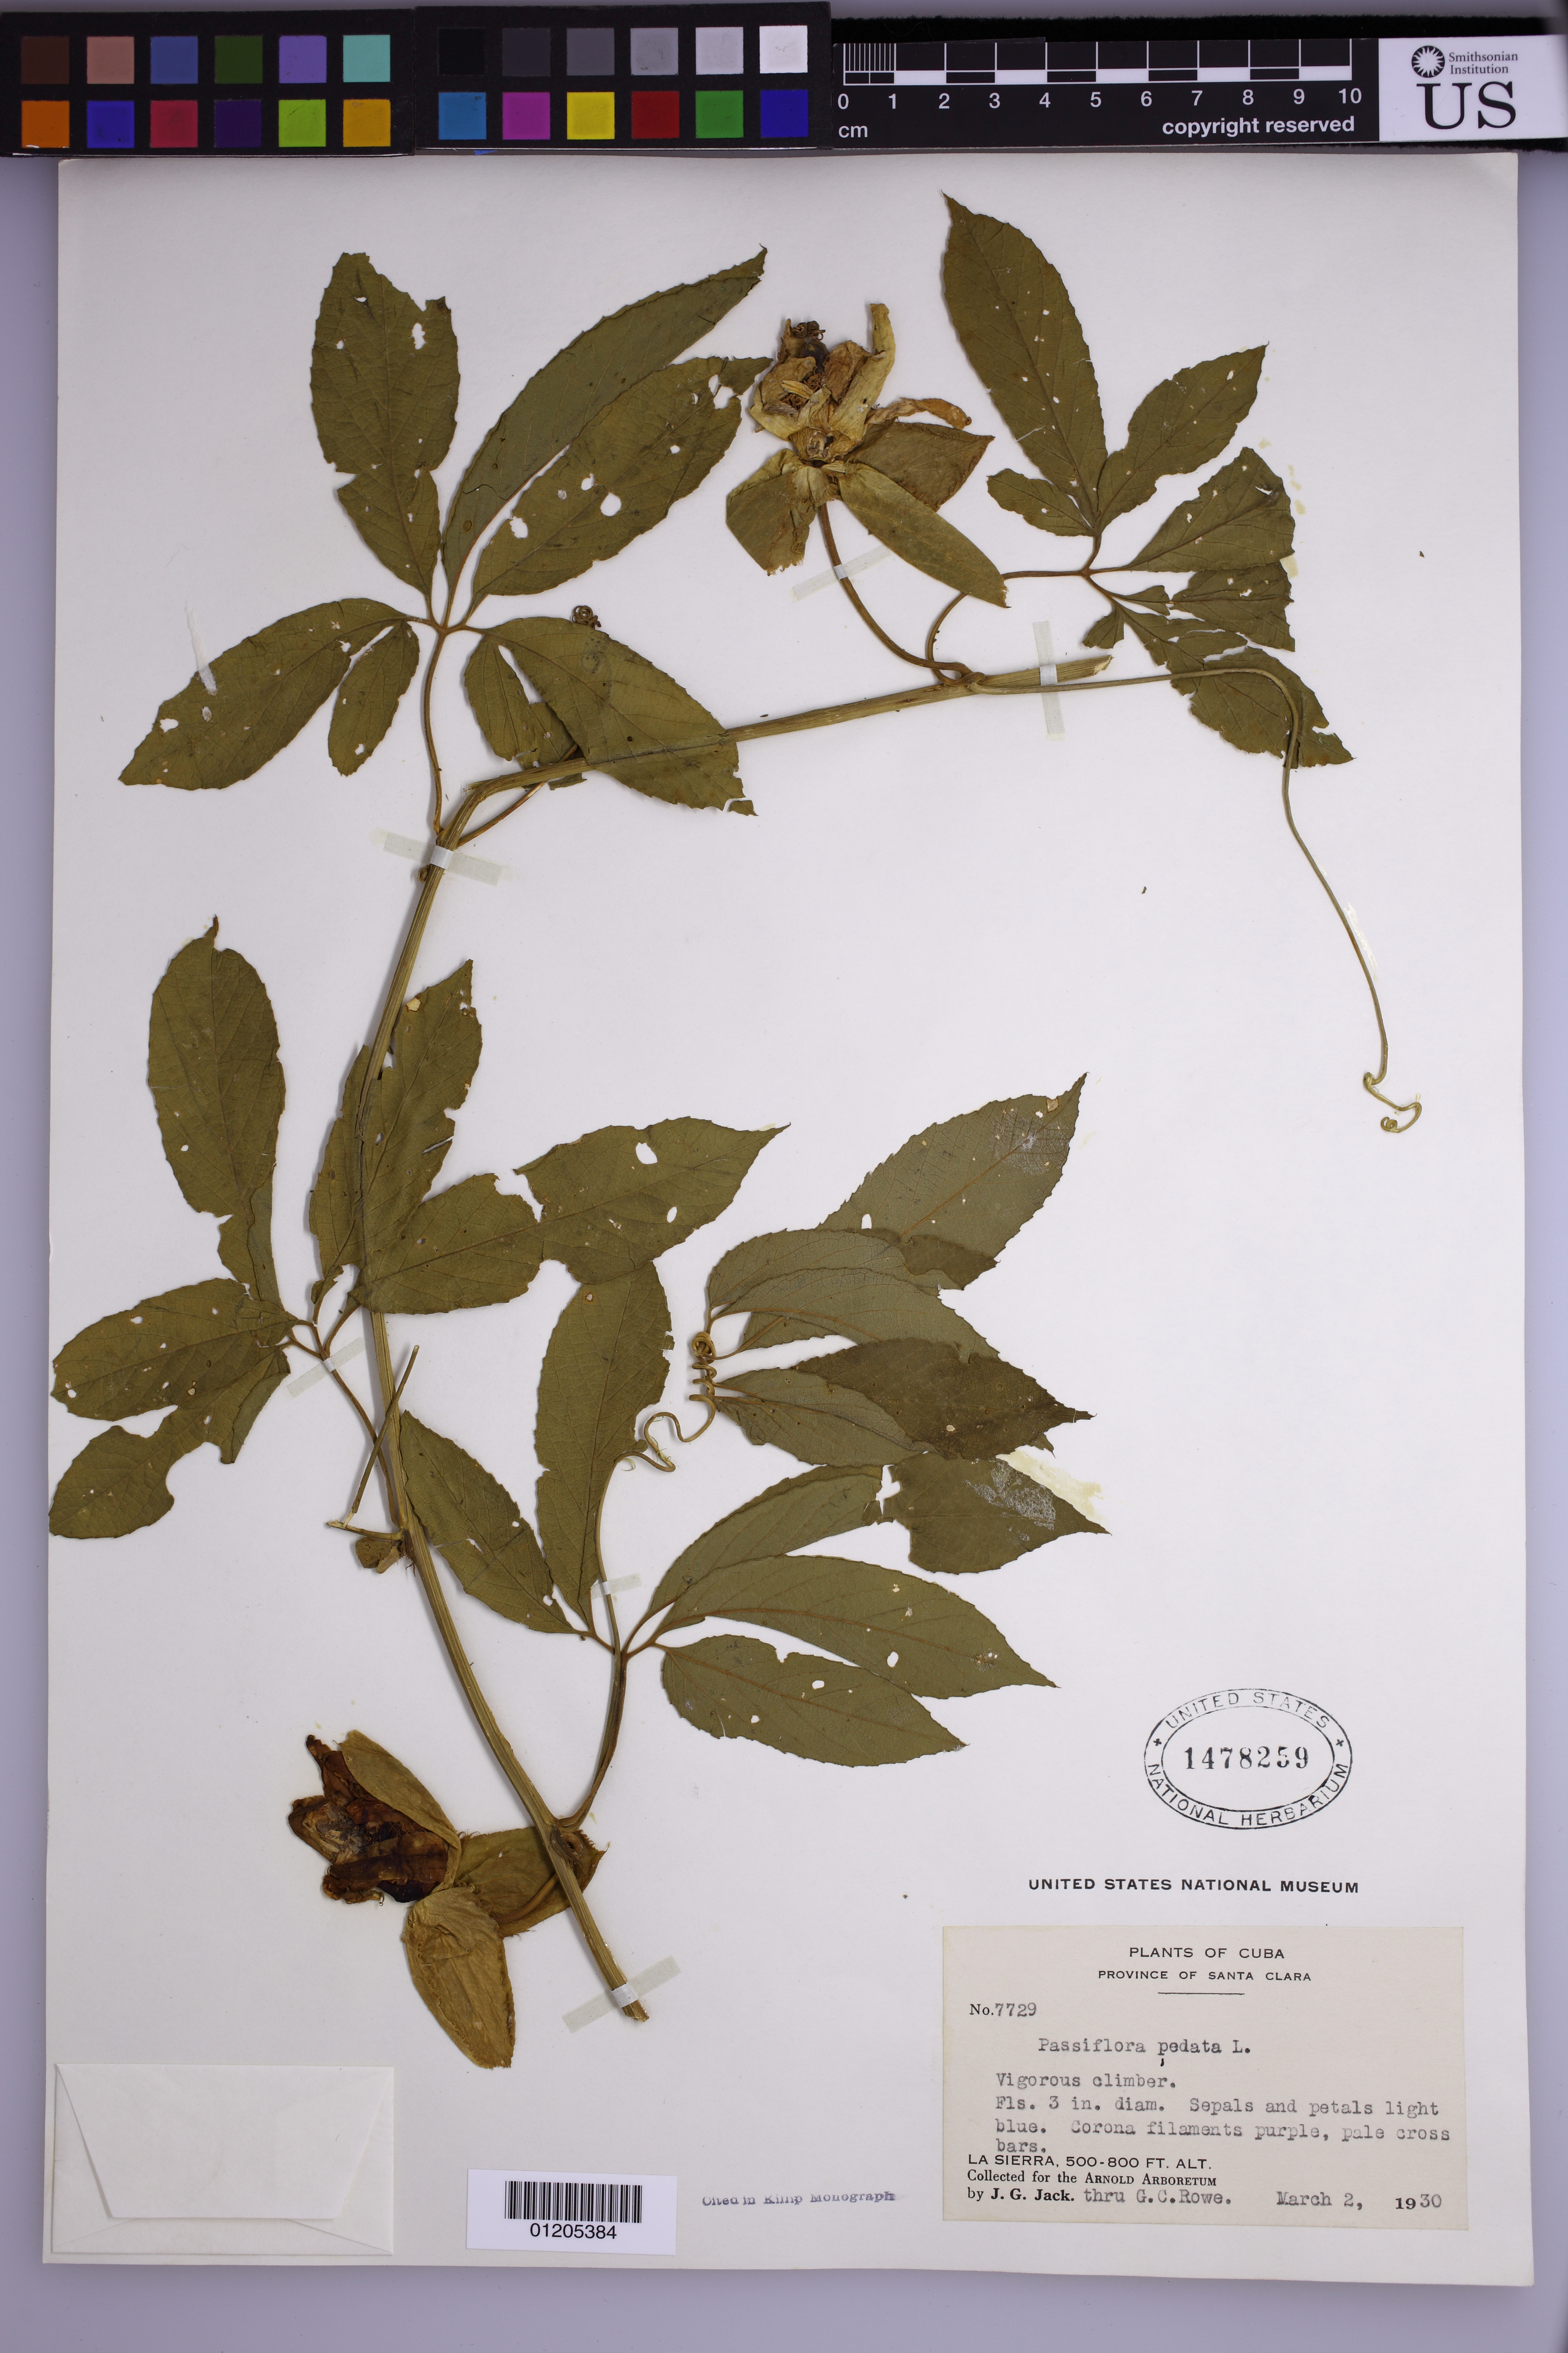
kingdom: Plantae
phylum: Tracheophyta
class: Magnoliopsida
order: Malpighiales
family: Passifloraceae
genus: Passiflora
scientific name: Passiflora pedata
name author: L.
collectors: J. G. Jack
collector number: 7729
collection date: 1930-03-02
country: Cuba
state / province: Villa Clara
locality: La Sierra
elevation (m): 152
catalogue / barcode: US 1478259